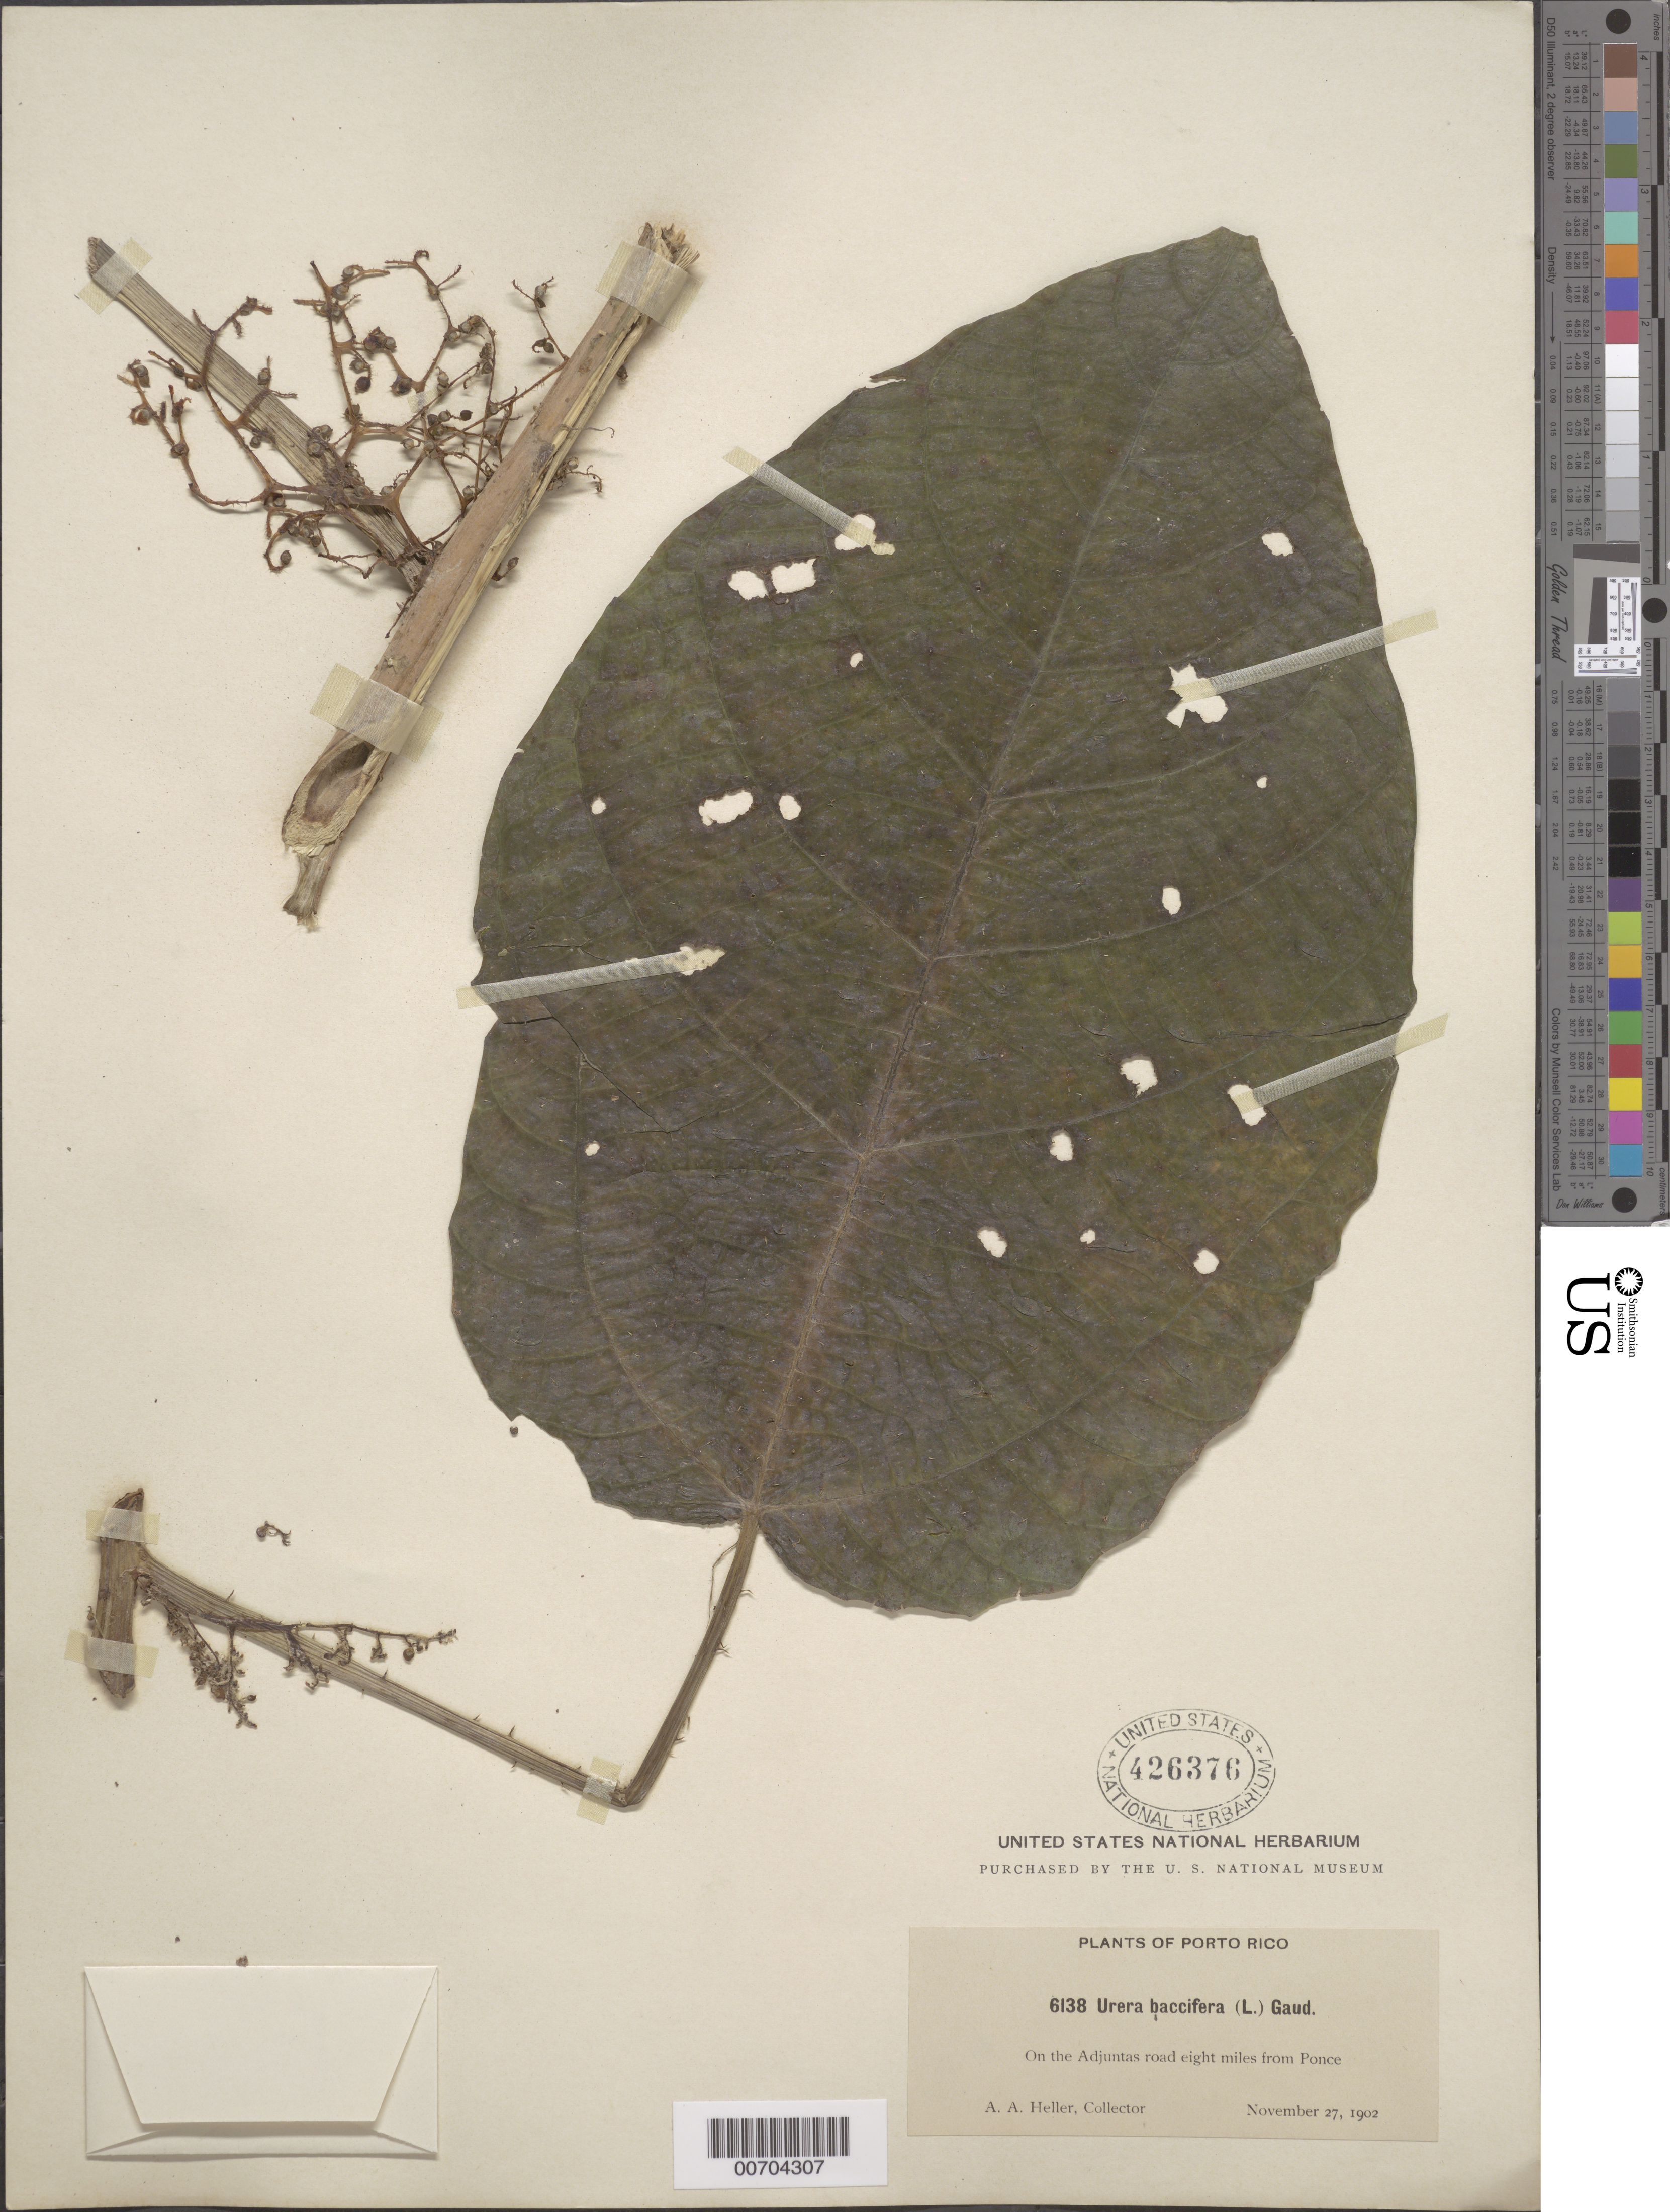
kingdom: Plantae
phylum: Tracheophyta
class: Magnoliopsida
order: Rosales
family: Urticaceae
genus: Urera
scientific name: Urera baccifera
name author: (L.) Gaudich. ex Wedd.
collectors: A. A. Heller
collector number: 6138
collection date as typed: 27 Nov 1902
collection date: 1902-11-27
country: Puerto Rico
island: Greater Antilles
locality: On the Adjuntas Rd. eight miles from Ponce.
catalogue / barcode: US 426376